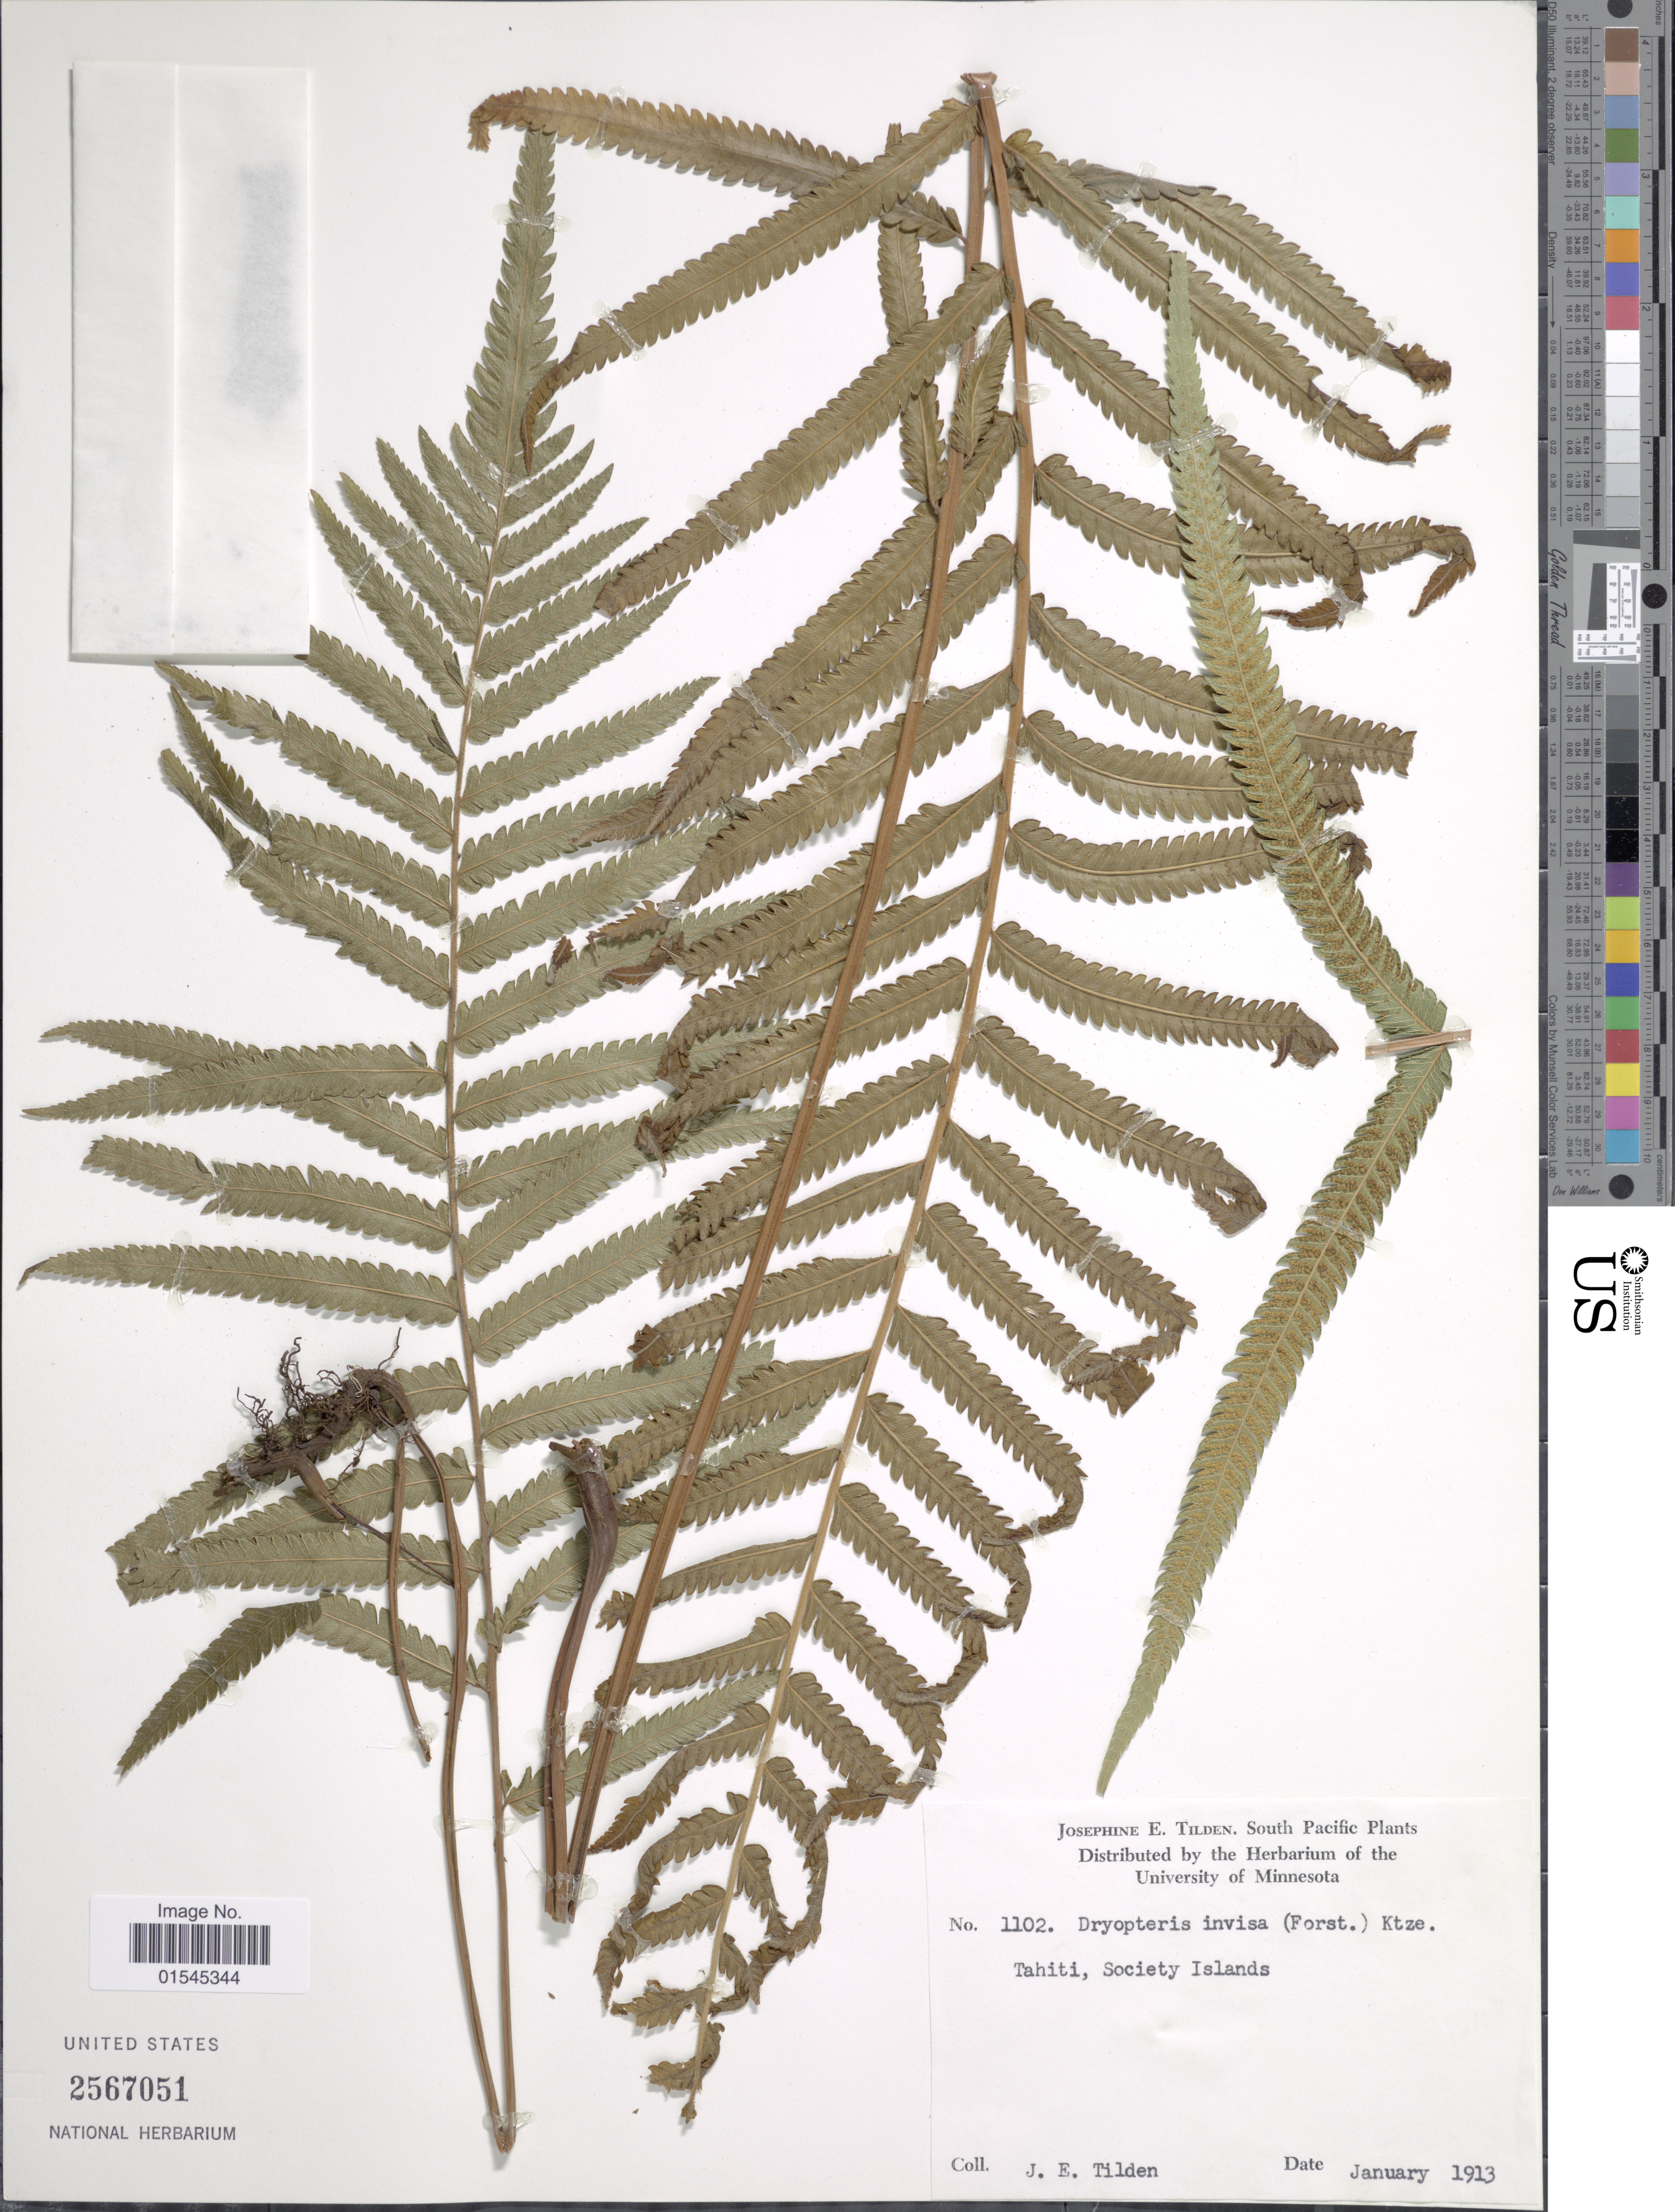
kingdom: Plantae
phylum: Tracheophyta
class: Polypodiopsida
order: Polypodiales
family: Thelypteridaceae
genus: Sphaerostephanos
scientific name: Sphaerostephanos invisus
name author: (G. Forst.) Holttum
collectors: J. E. Tilden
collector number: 1102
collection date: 1913-01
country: French Polynesia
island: Tahiti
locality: Tahiti. Society Islands. South Pacific Plants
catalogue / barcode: US 2567051